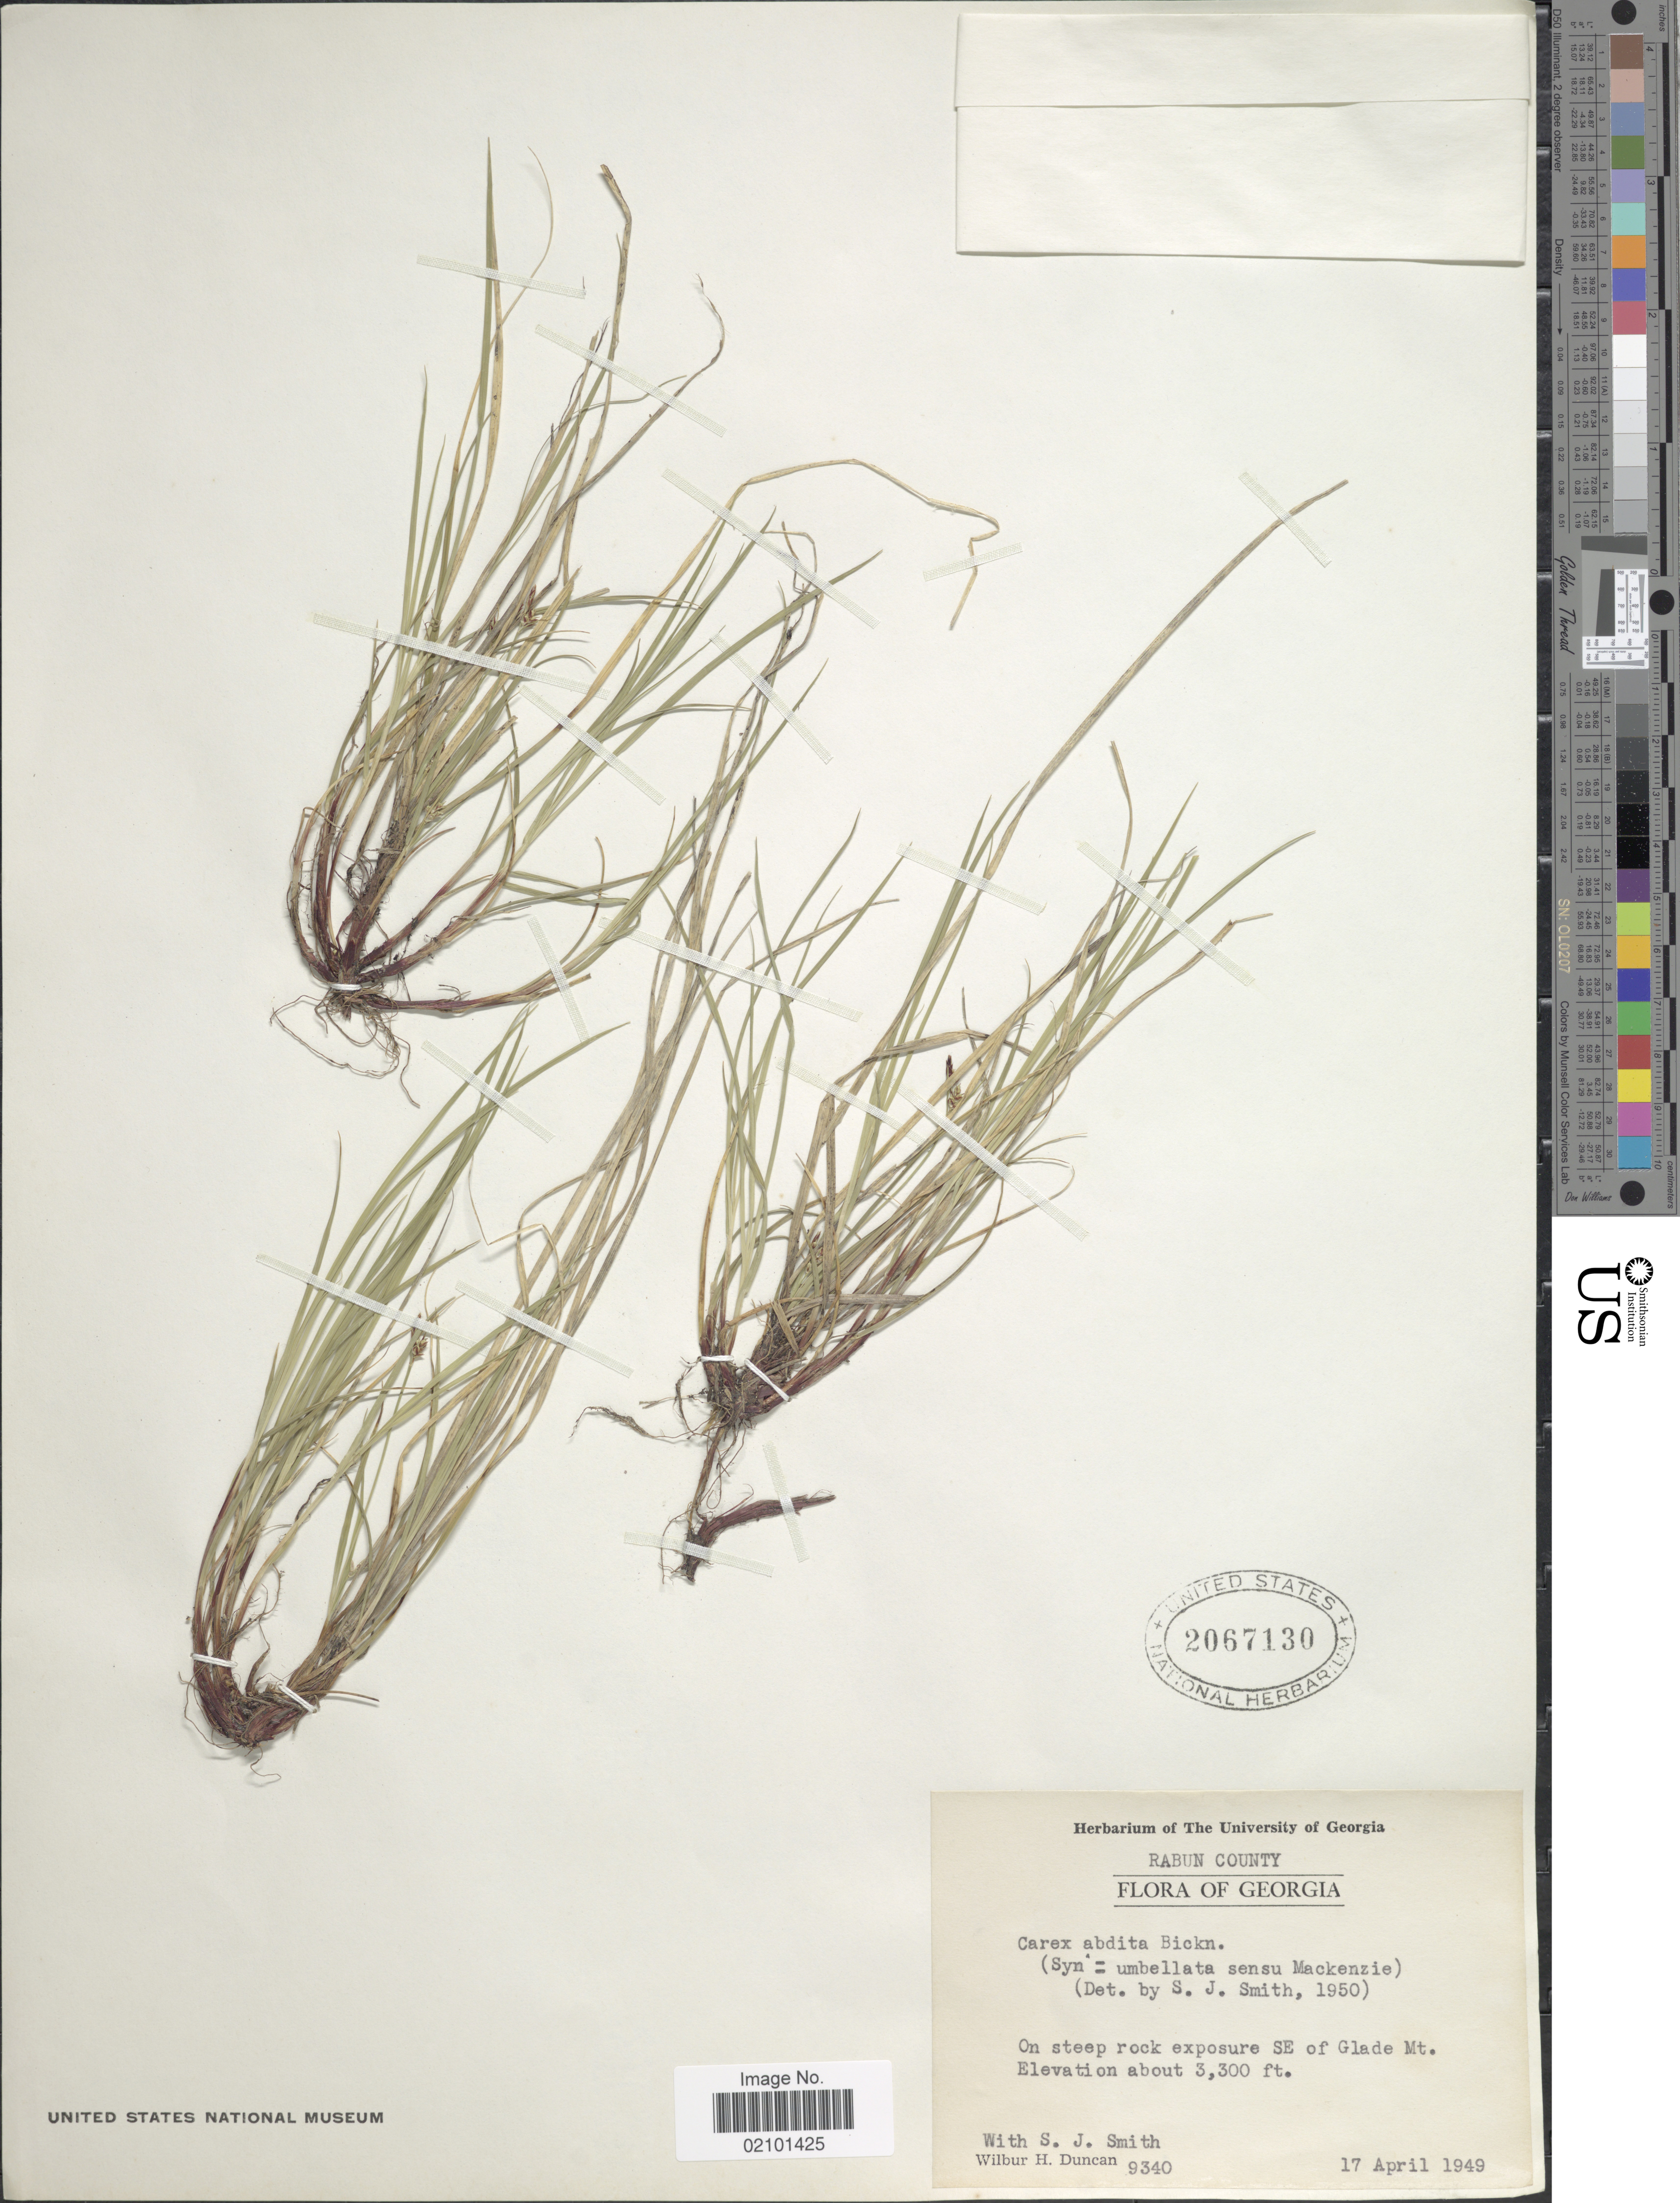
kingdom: Plantae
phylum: Tracheophyta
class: Liliopsida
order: Poales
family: Cyperaceae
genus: Carex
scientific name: Carex umbellata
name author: Schkuhr ex Willd.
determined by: Samarakoon, T.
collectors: W. H. Duncan & S. Smith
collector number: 9340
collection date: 1949-04-17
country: United States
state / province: Georgia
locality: Rabun County. SE of Glade Mt.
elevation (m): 1006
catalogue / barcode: US 2067130